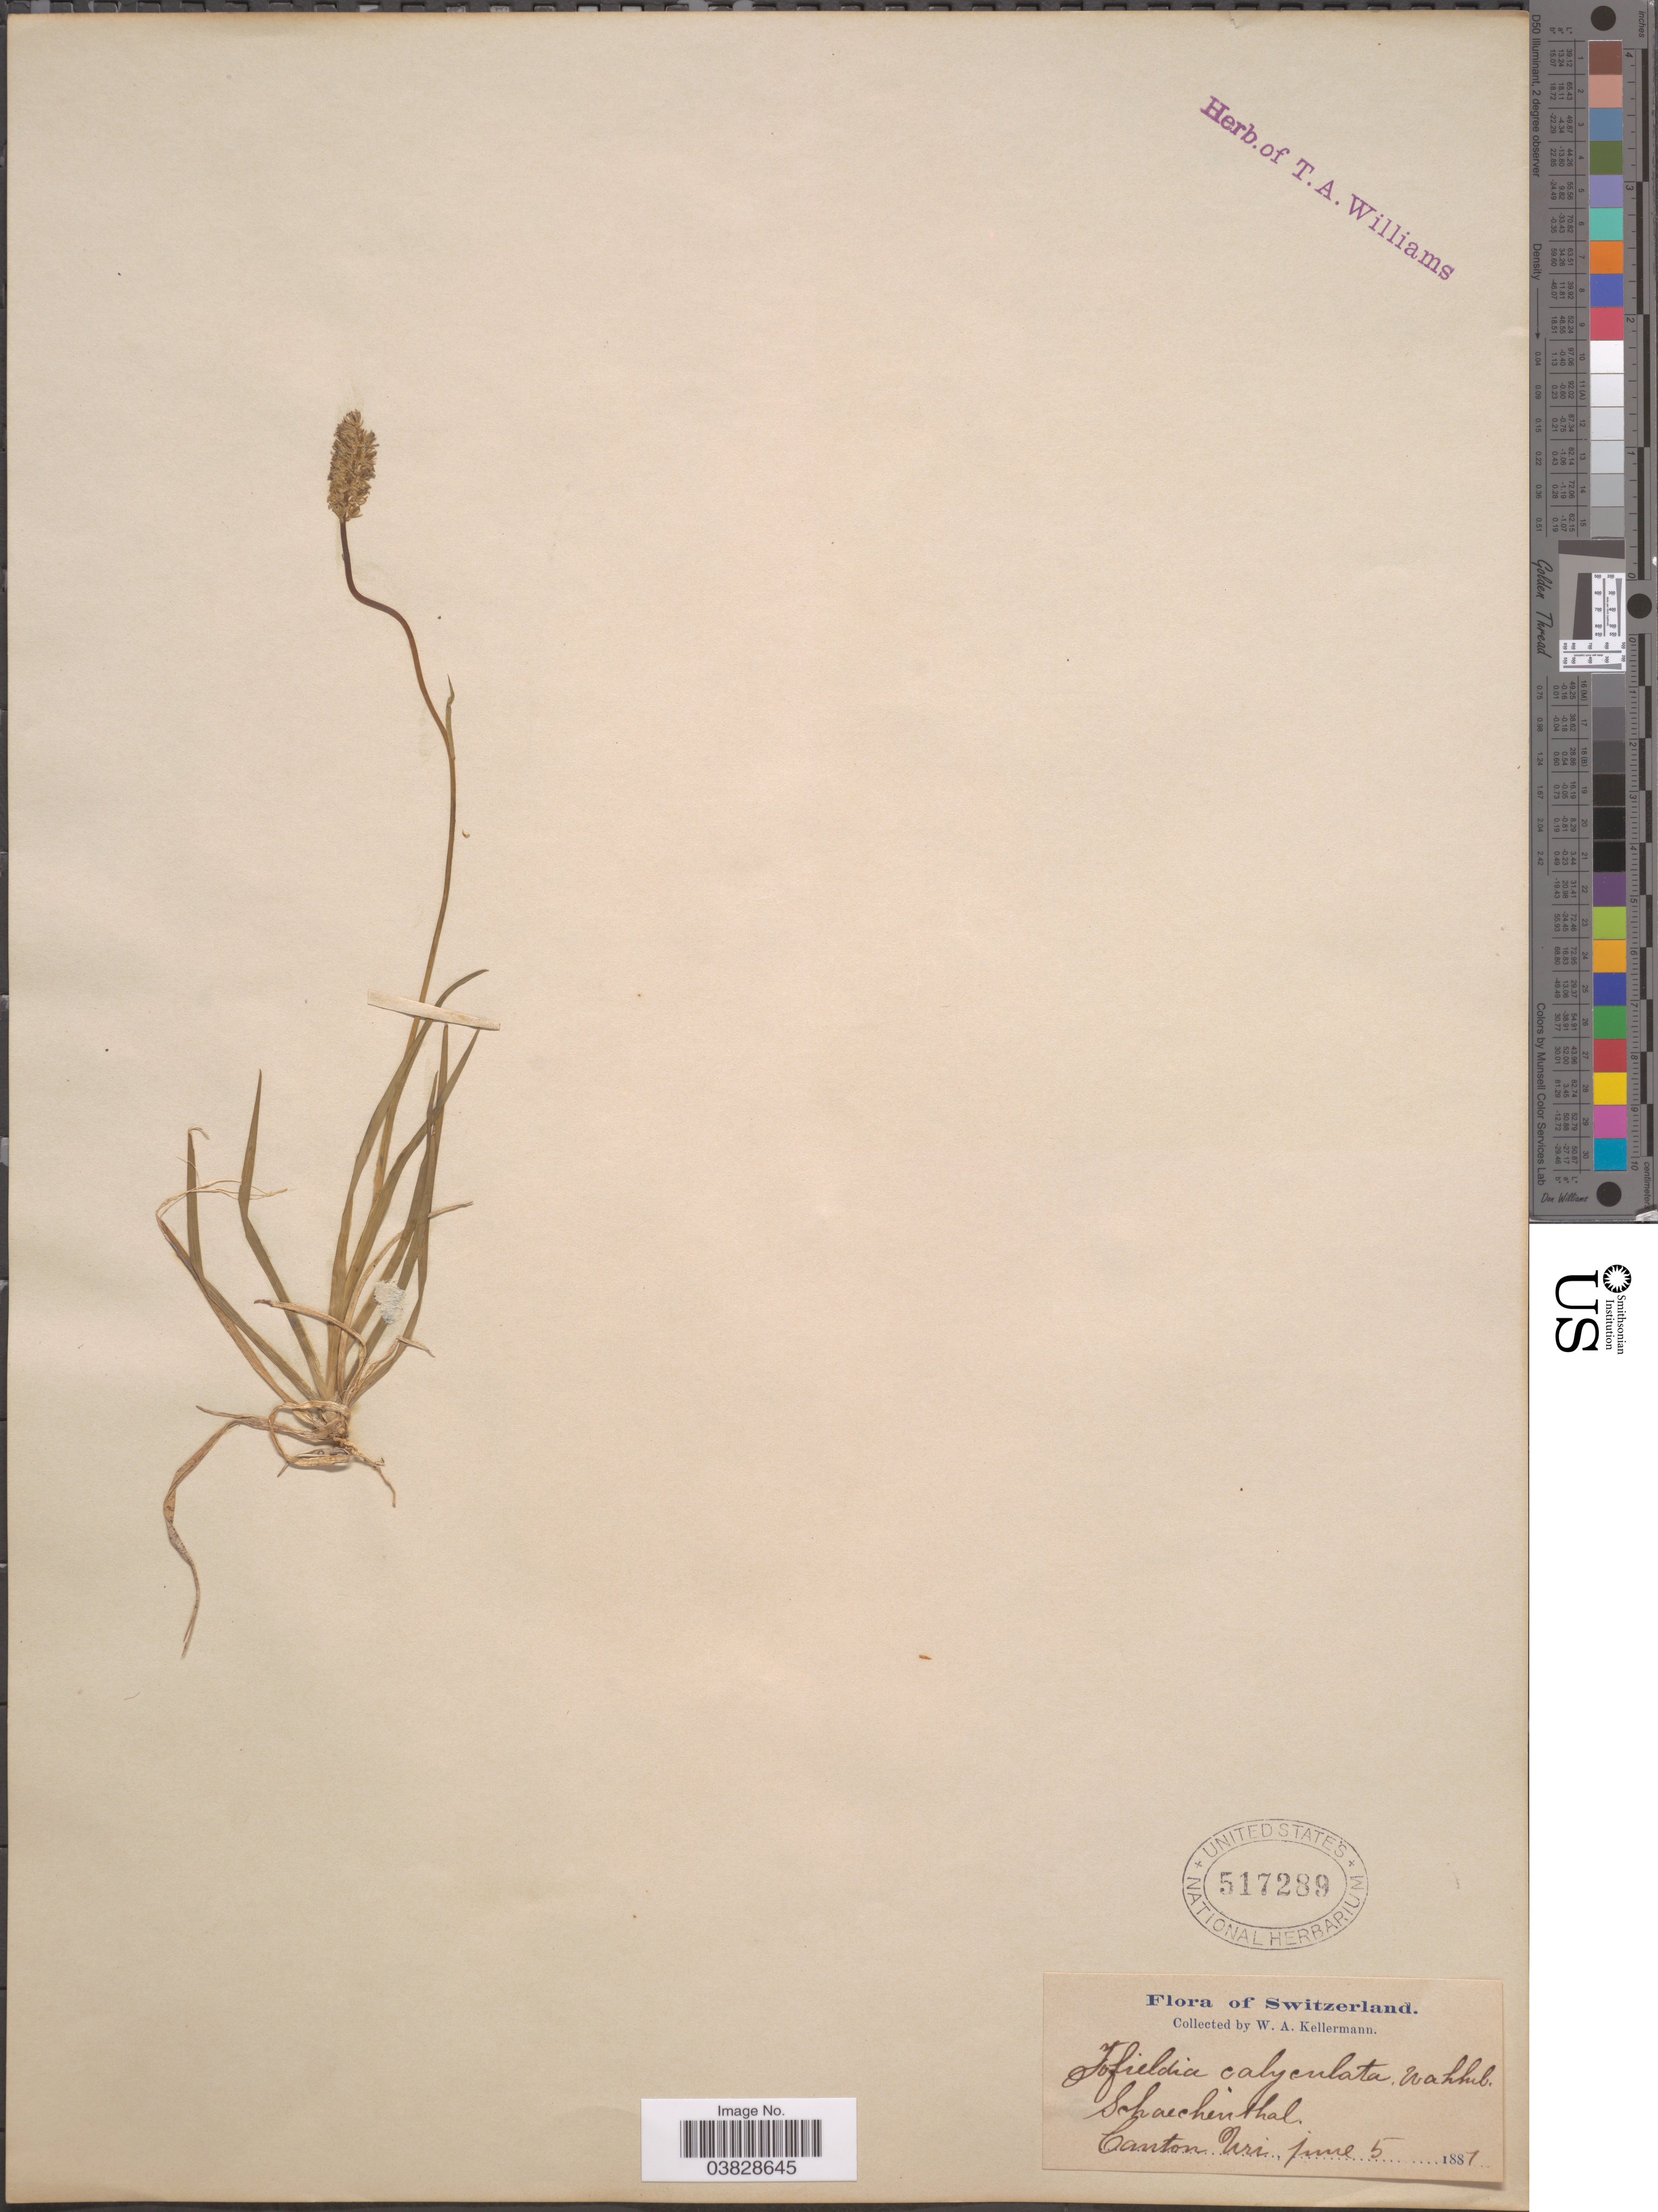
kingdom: Plantae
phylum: Tracheophyta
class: Liliopsida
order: Alismatales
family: Tofieldiaceae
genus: Tofieldia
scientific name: Tofieldia calyculata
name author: (L.) Wahlenb.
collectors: W. A. Kellermann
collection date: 1887-06-05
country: Switzerland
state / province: Uri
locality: Schaechenthal. Canton Uri.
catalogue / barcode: US 517289